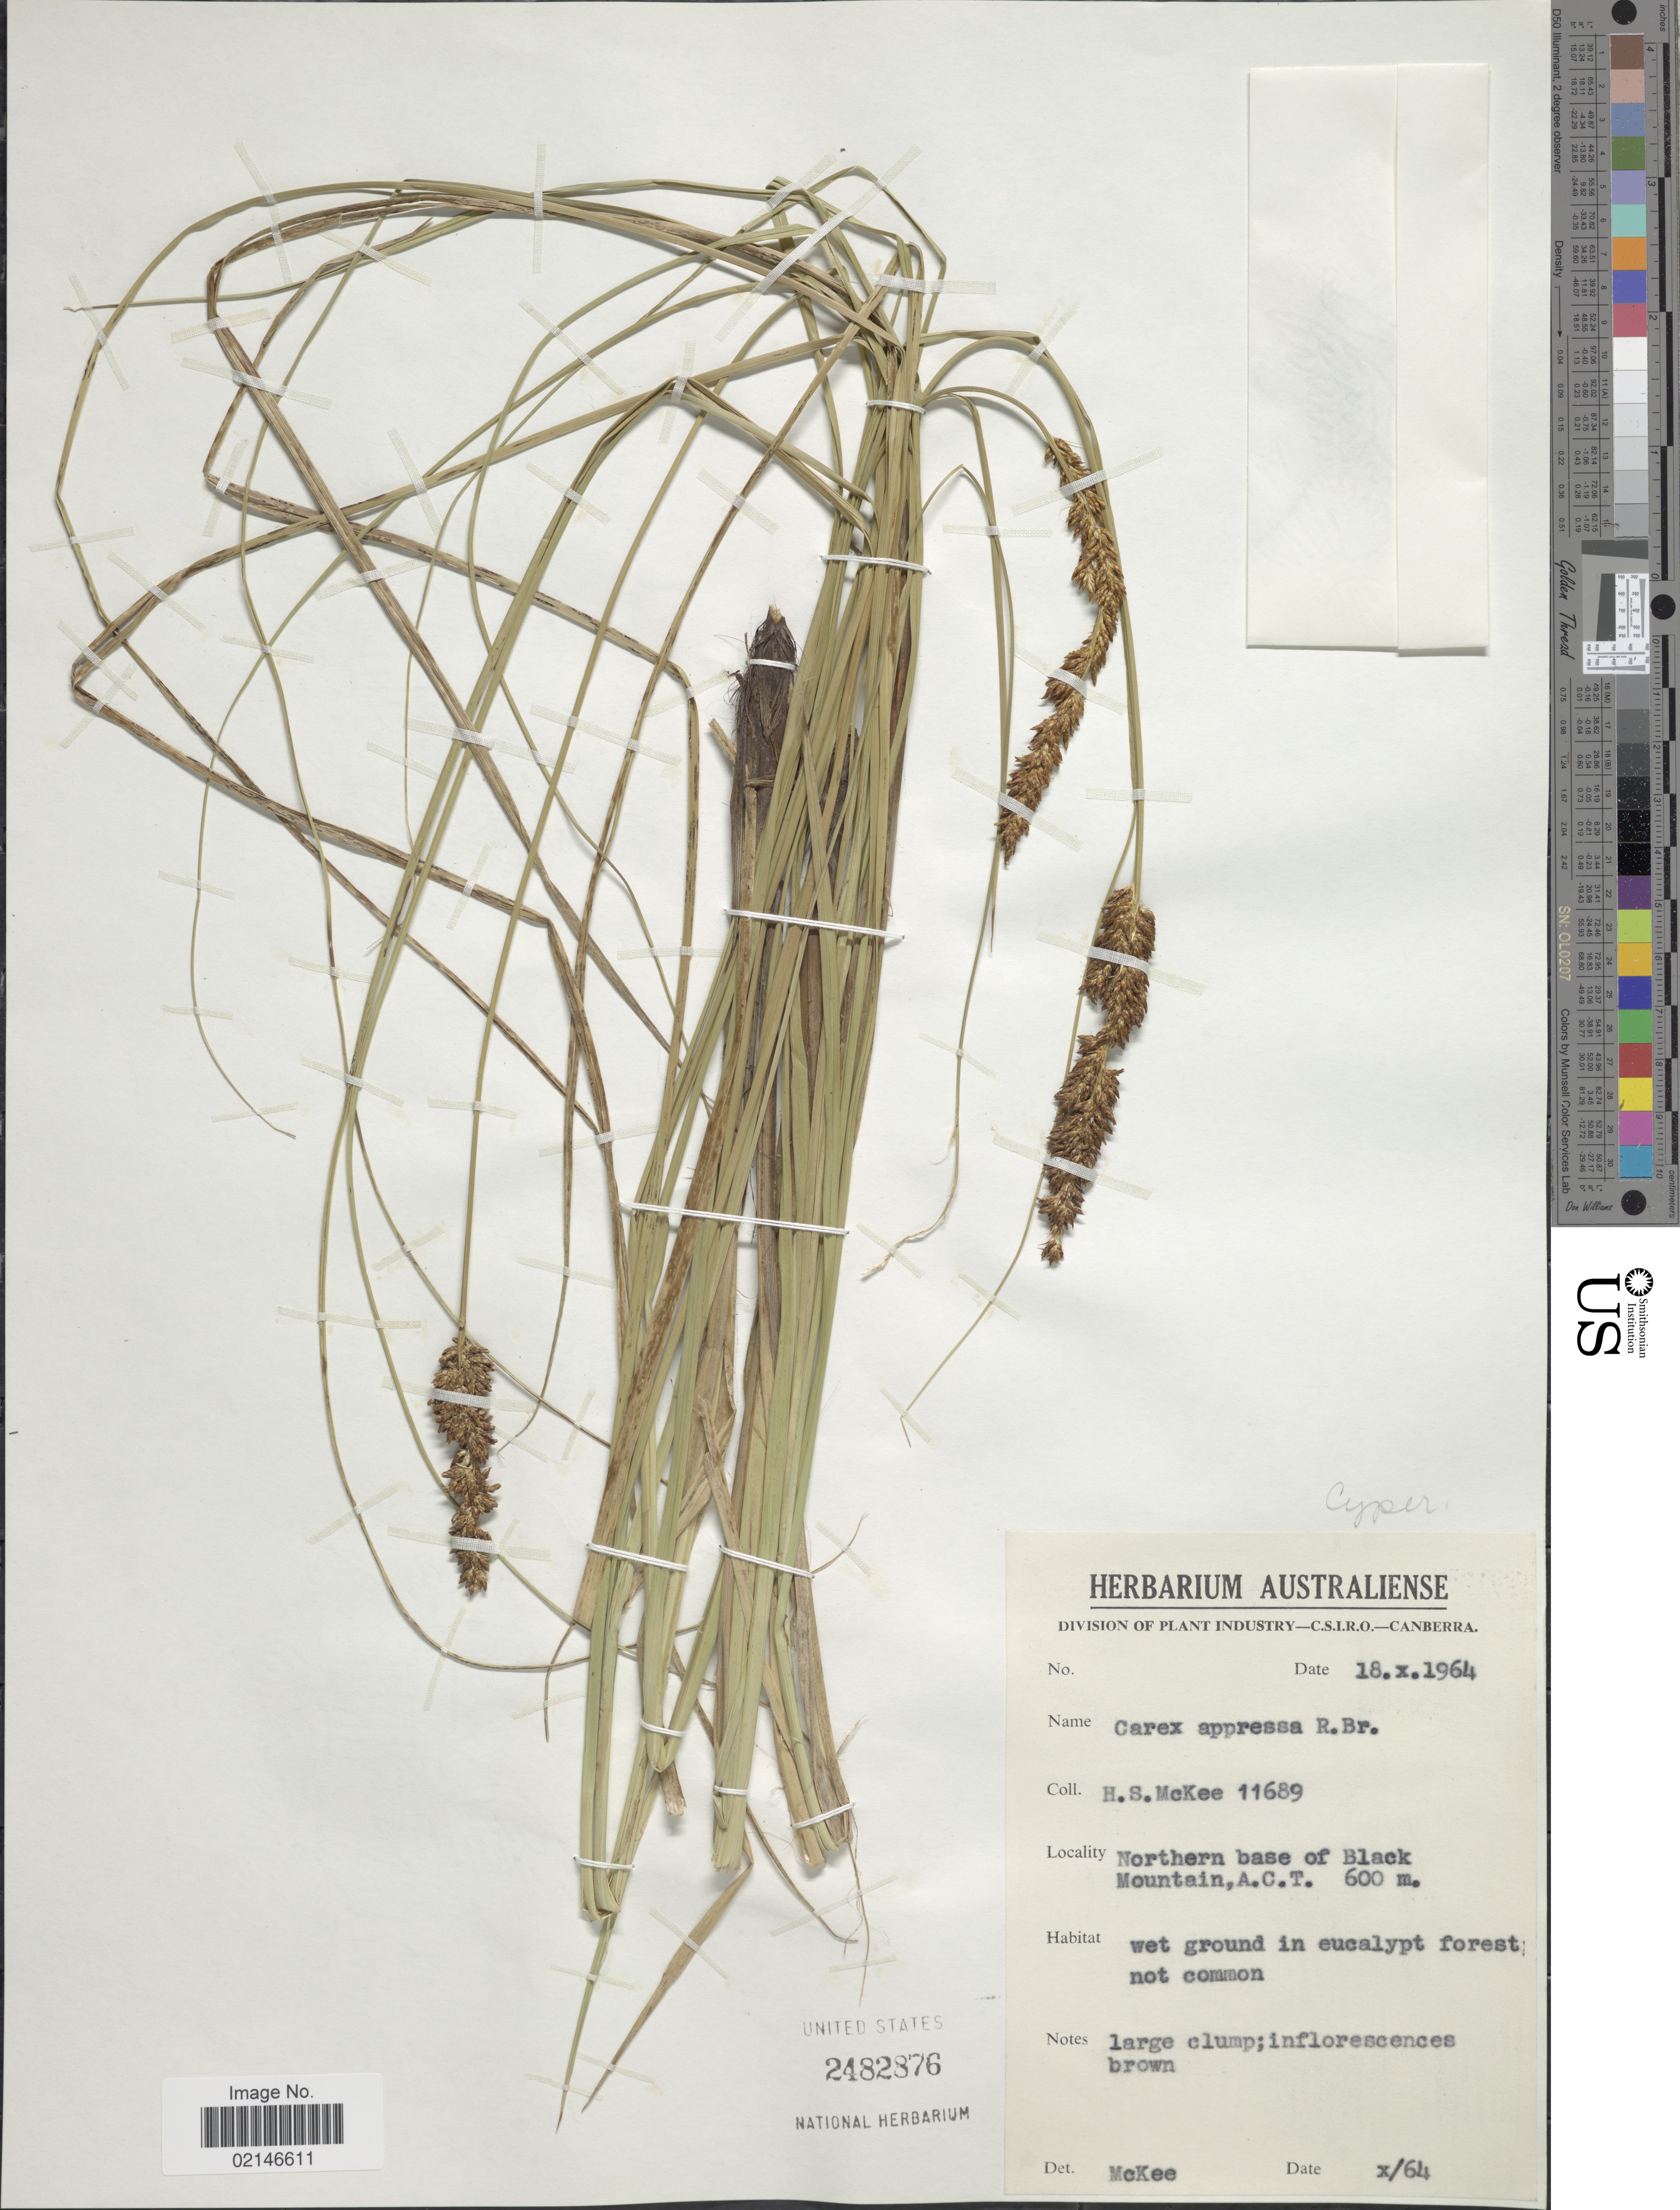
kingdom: Plantae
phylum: Tracheophyta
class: Liliopsida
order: Poales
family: Cyperaceae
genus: Carex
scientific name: Carex appressa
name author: R. Br.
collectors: H. S. McKee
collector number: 11689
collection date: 1964-10-18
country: Australia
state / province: Australian Capital Territory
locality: Northern base of Black Mountain, A.C.T.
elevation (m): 600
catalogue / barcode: US 2482876